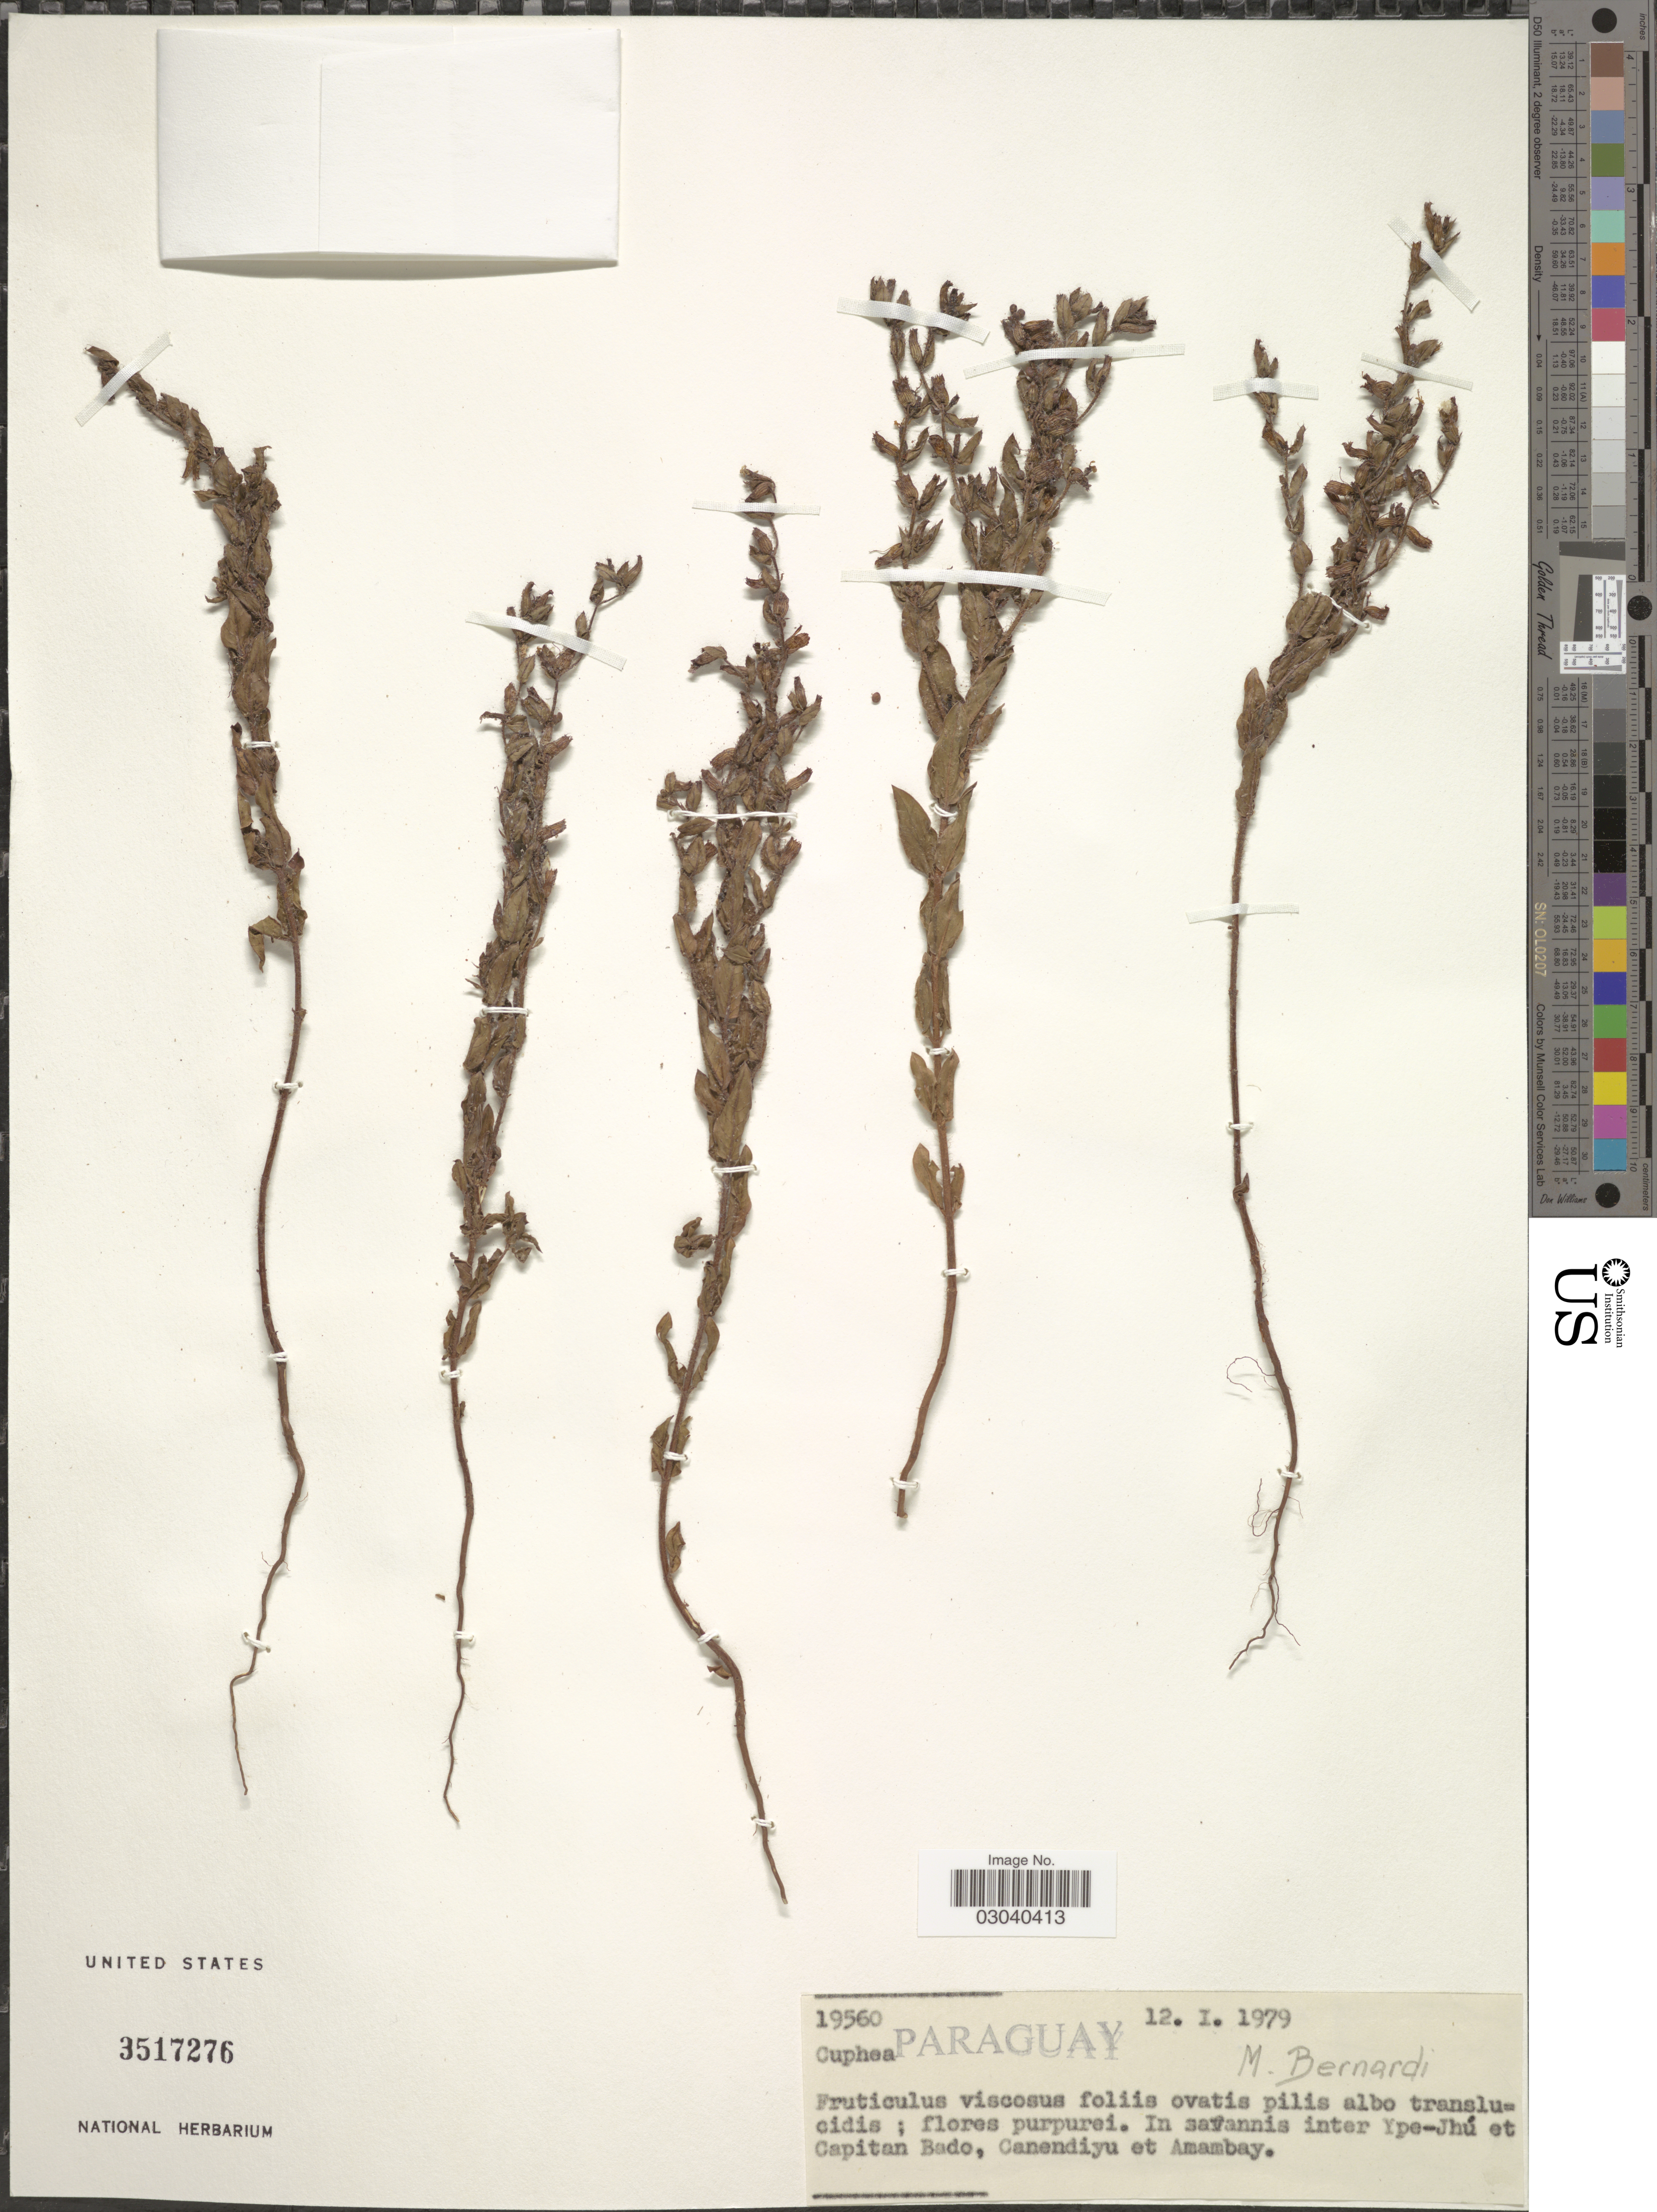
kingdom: Plantae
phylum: Tracheophyta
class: Magnoliopsida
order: Myrtales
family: Lythraceae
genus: Cuphea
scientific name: Cuphea sp.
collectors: M. Bernardi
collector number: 19560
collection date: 1979-01-12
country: Paraguay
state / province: Amambay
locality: Inter Ype-Jhú et Capitan Bado, Canendiyu et Amambay.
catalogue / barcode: US 3517276